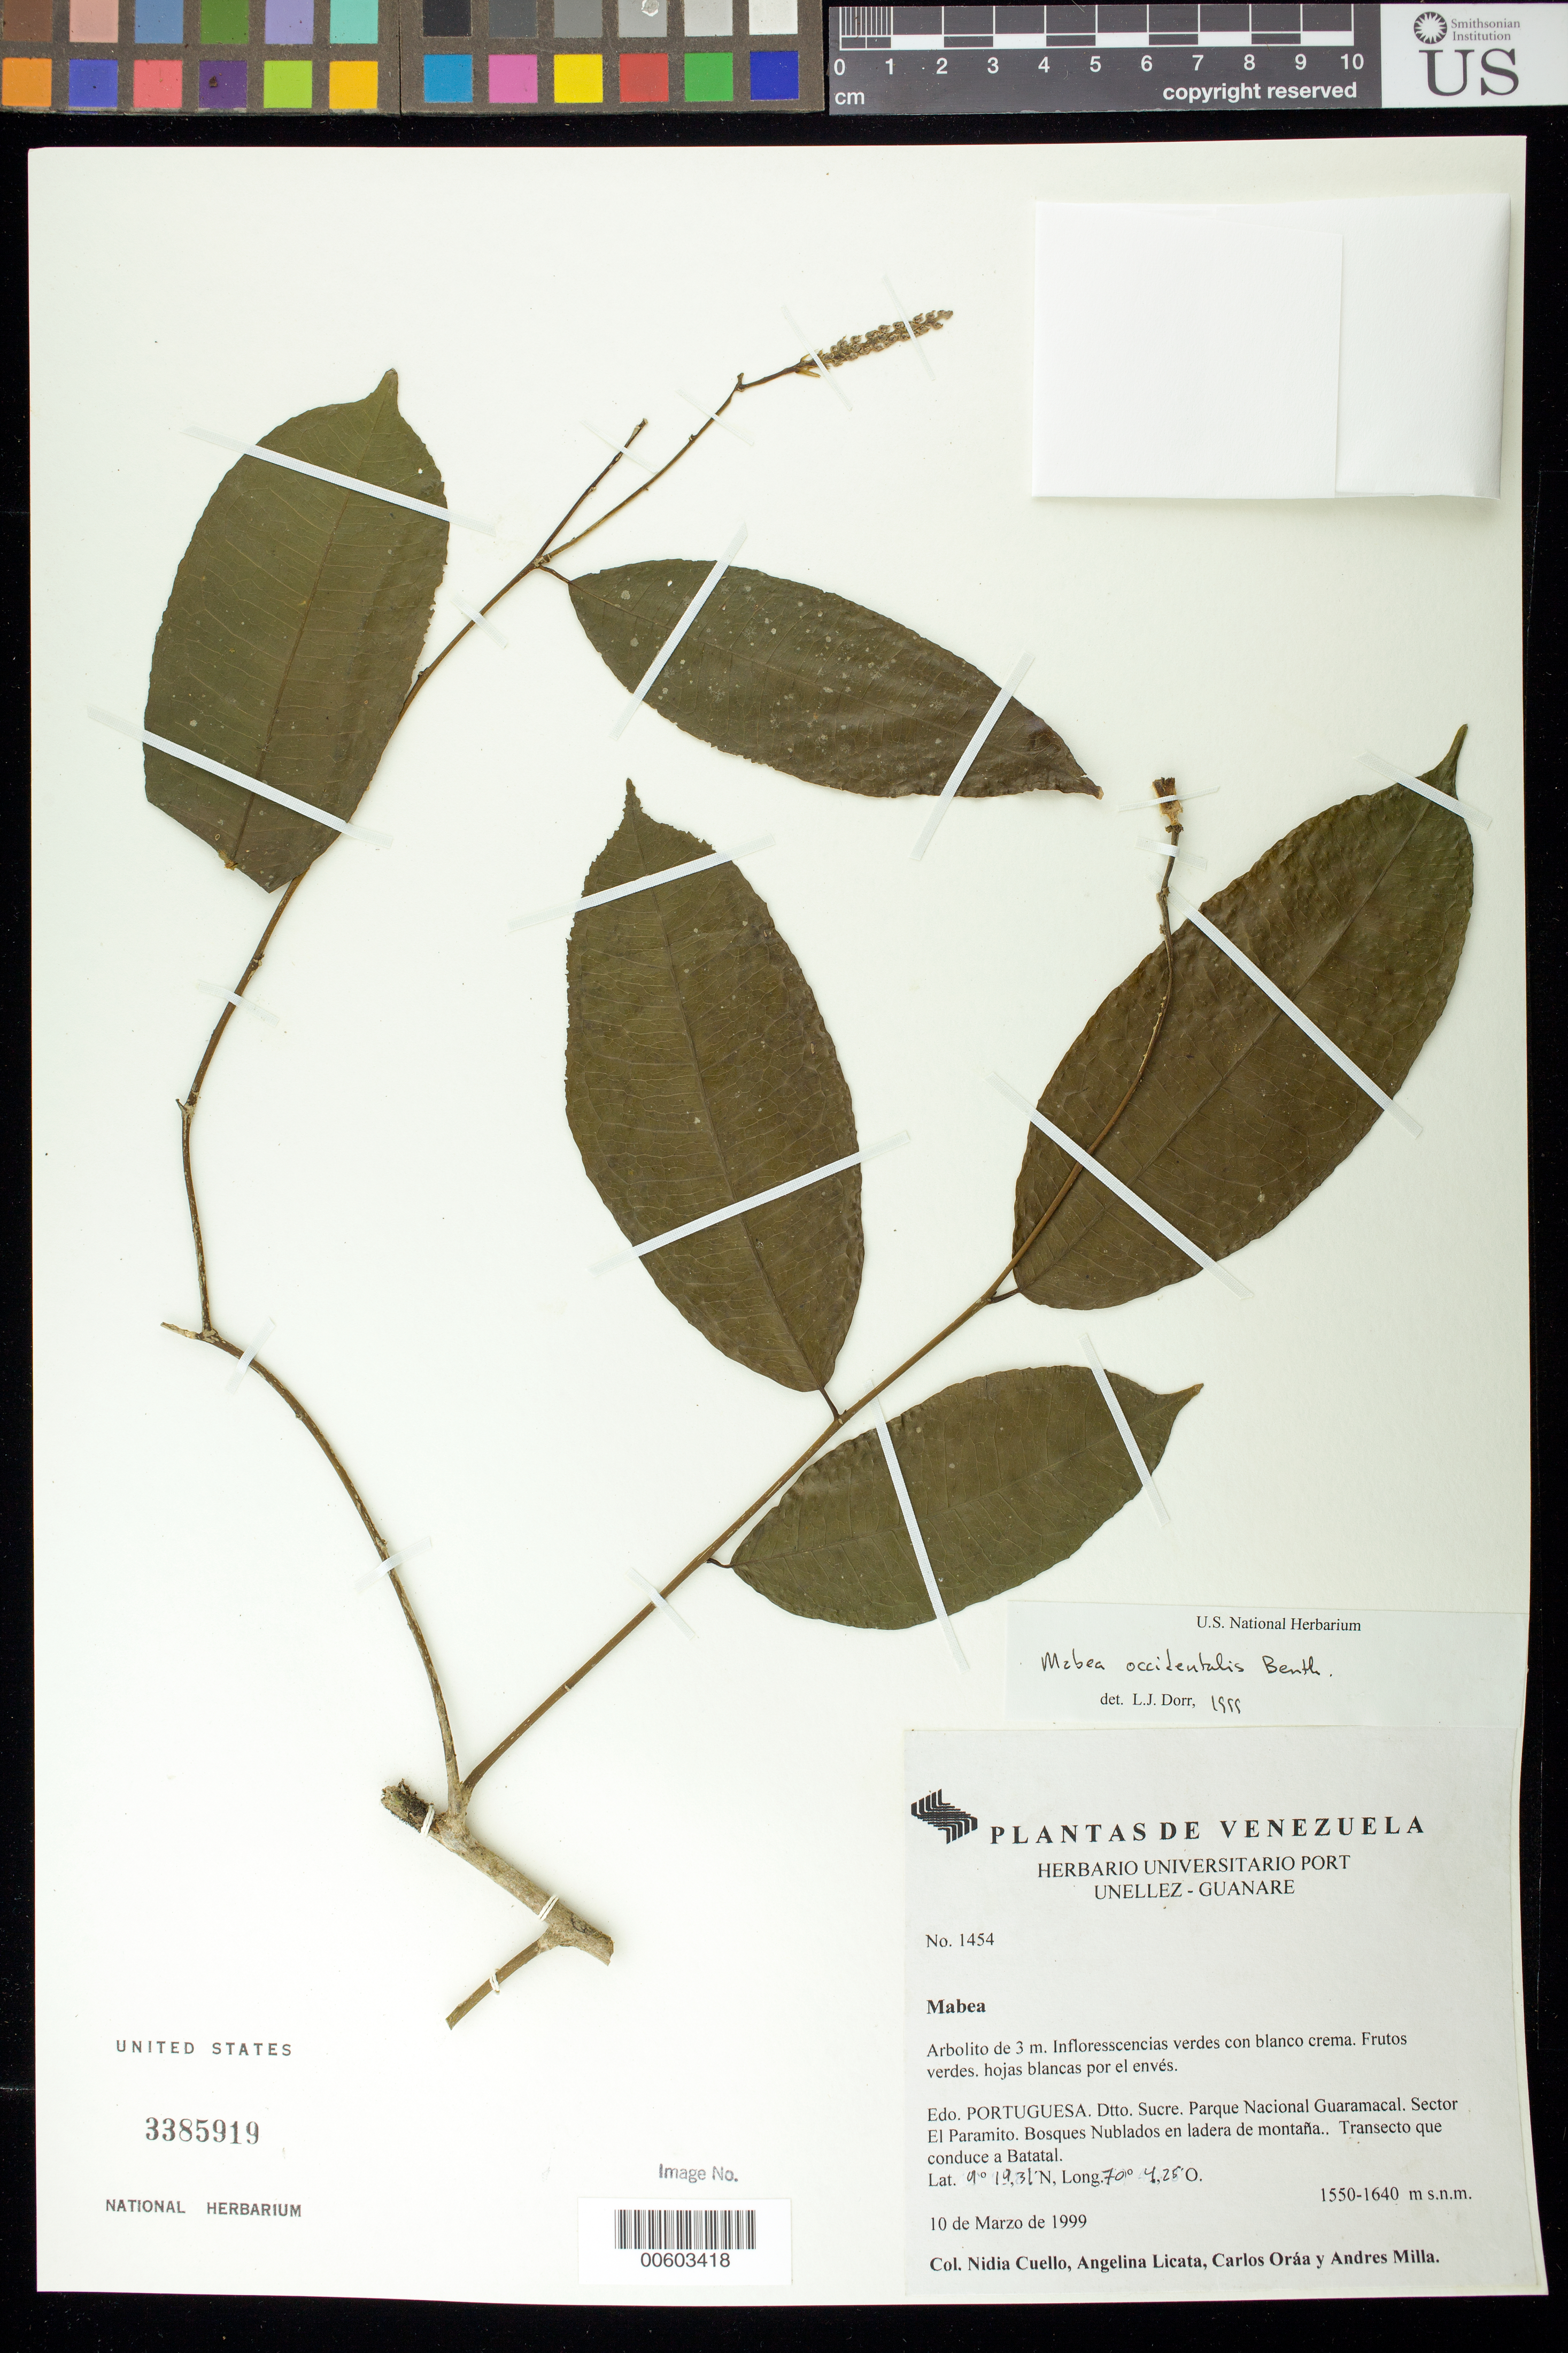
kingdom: Plantae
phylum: Tracheophyta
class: Magnoliopsida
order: Malpighiales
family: Euphorbiaceae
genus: Mabea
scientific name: Mabea occidentalis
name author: Benth.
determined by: Dorr, L. J., (BOT), Smithsonian Institution - National Museum of Natural History (UNITED STATES)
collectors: N. L. Cuello, A. Licata, C. Oráa & A. Milla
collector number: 1454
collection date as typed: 10 Mar 1999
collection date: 1999-03-10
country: Venezuela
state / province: Portuguesa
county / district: Sucre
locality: Parque Nacional Guaramacal. Sector El Paramito, transecto que conduce a Batatal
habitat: Bosques nublados en ladera de Montaña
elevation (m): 1550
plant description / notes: PORT, US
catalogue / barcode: US 3385919